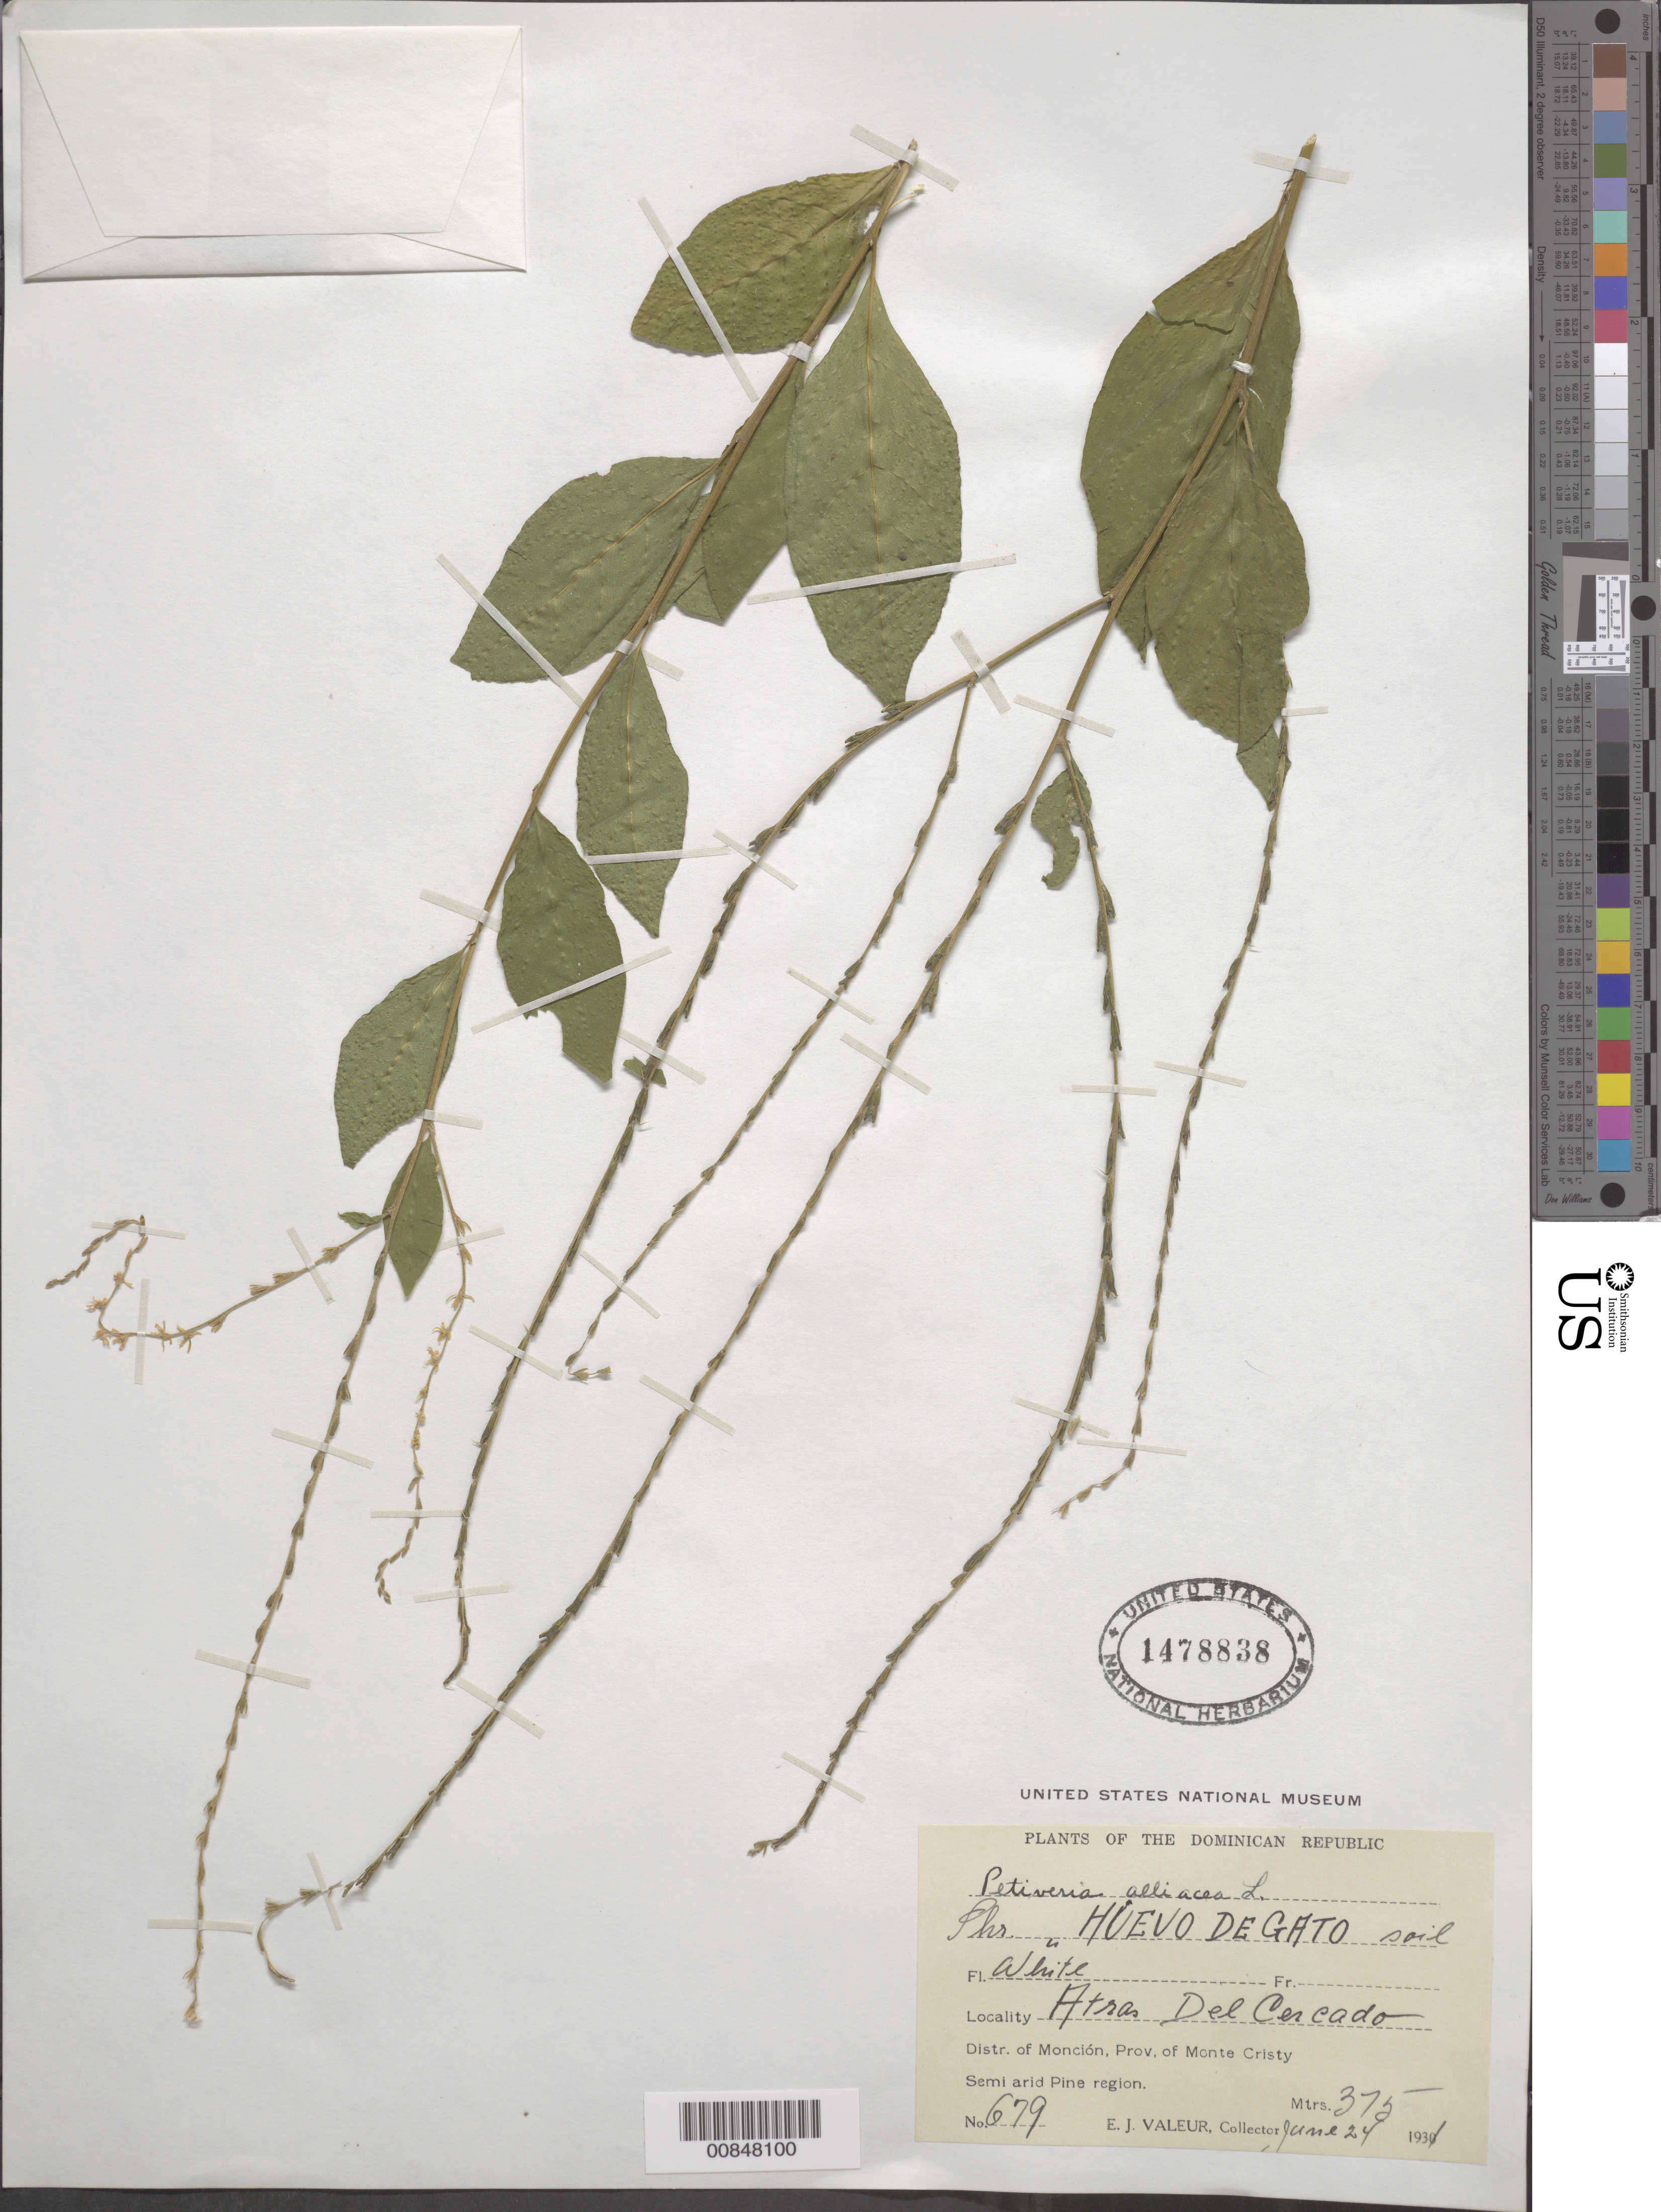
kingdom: Plantae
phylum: Tracheophyta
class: Magnoliopsida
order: Caryophyllales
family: Phytolaccaceae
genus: Petiveria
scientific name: Petiveria alliacea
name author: L.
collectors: E. Valeur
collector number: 679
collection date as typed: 24 Jun 1931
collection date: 1931-06-24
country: Dominican Republic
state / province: Monte Cristi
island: Hispaniola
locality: Atras del Cercado. Distr. of Monción.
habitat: Soil. Semi arid Pine region.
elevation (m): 375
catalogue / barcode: US 1478838